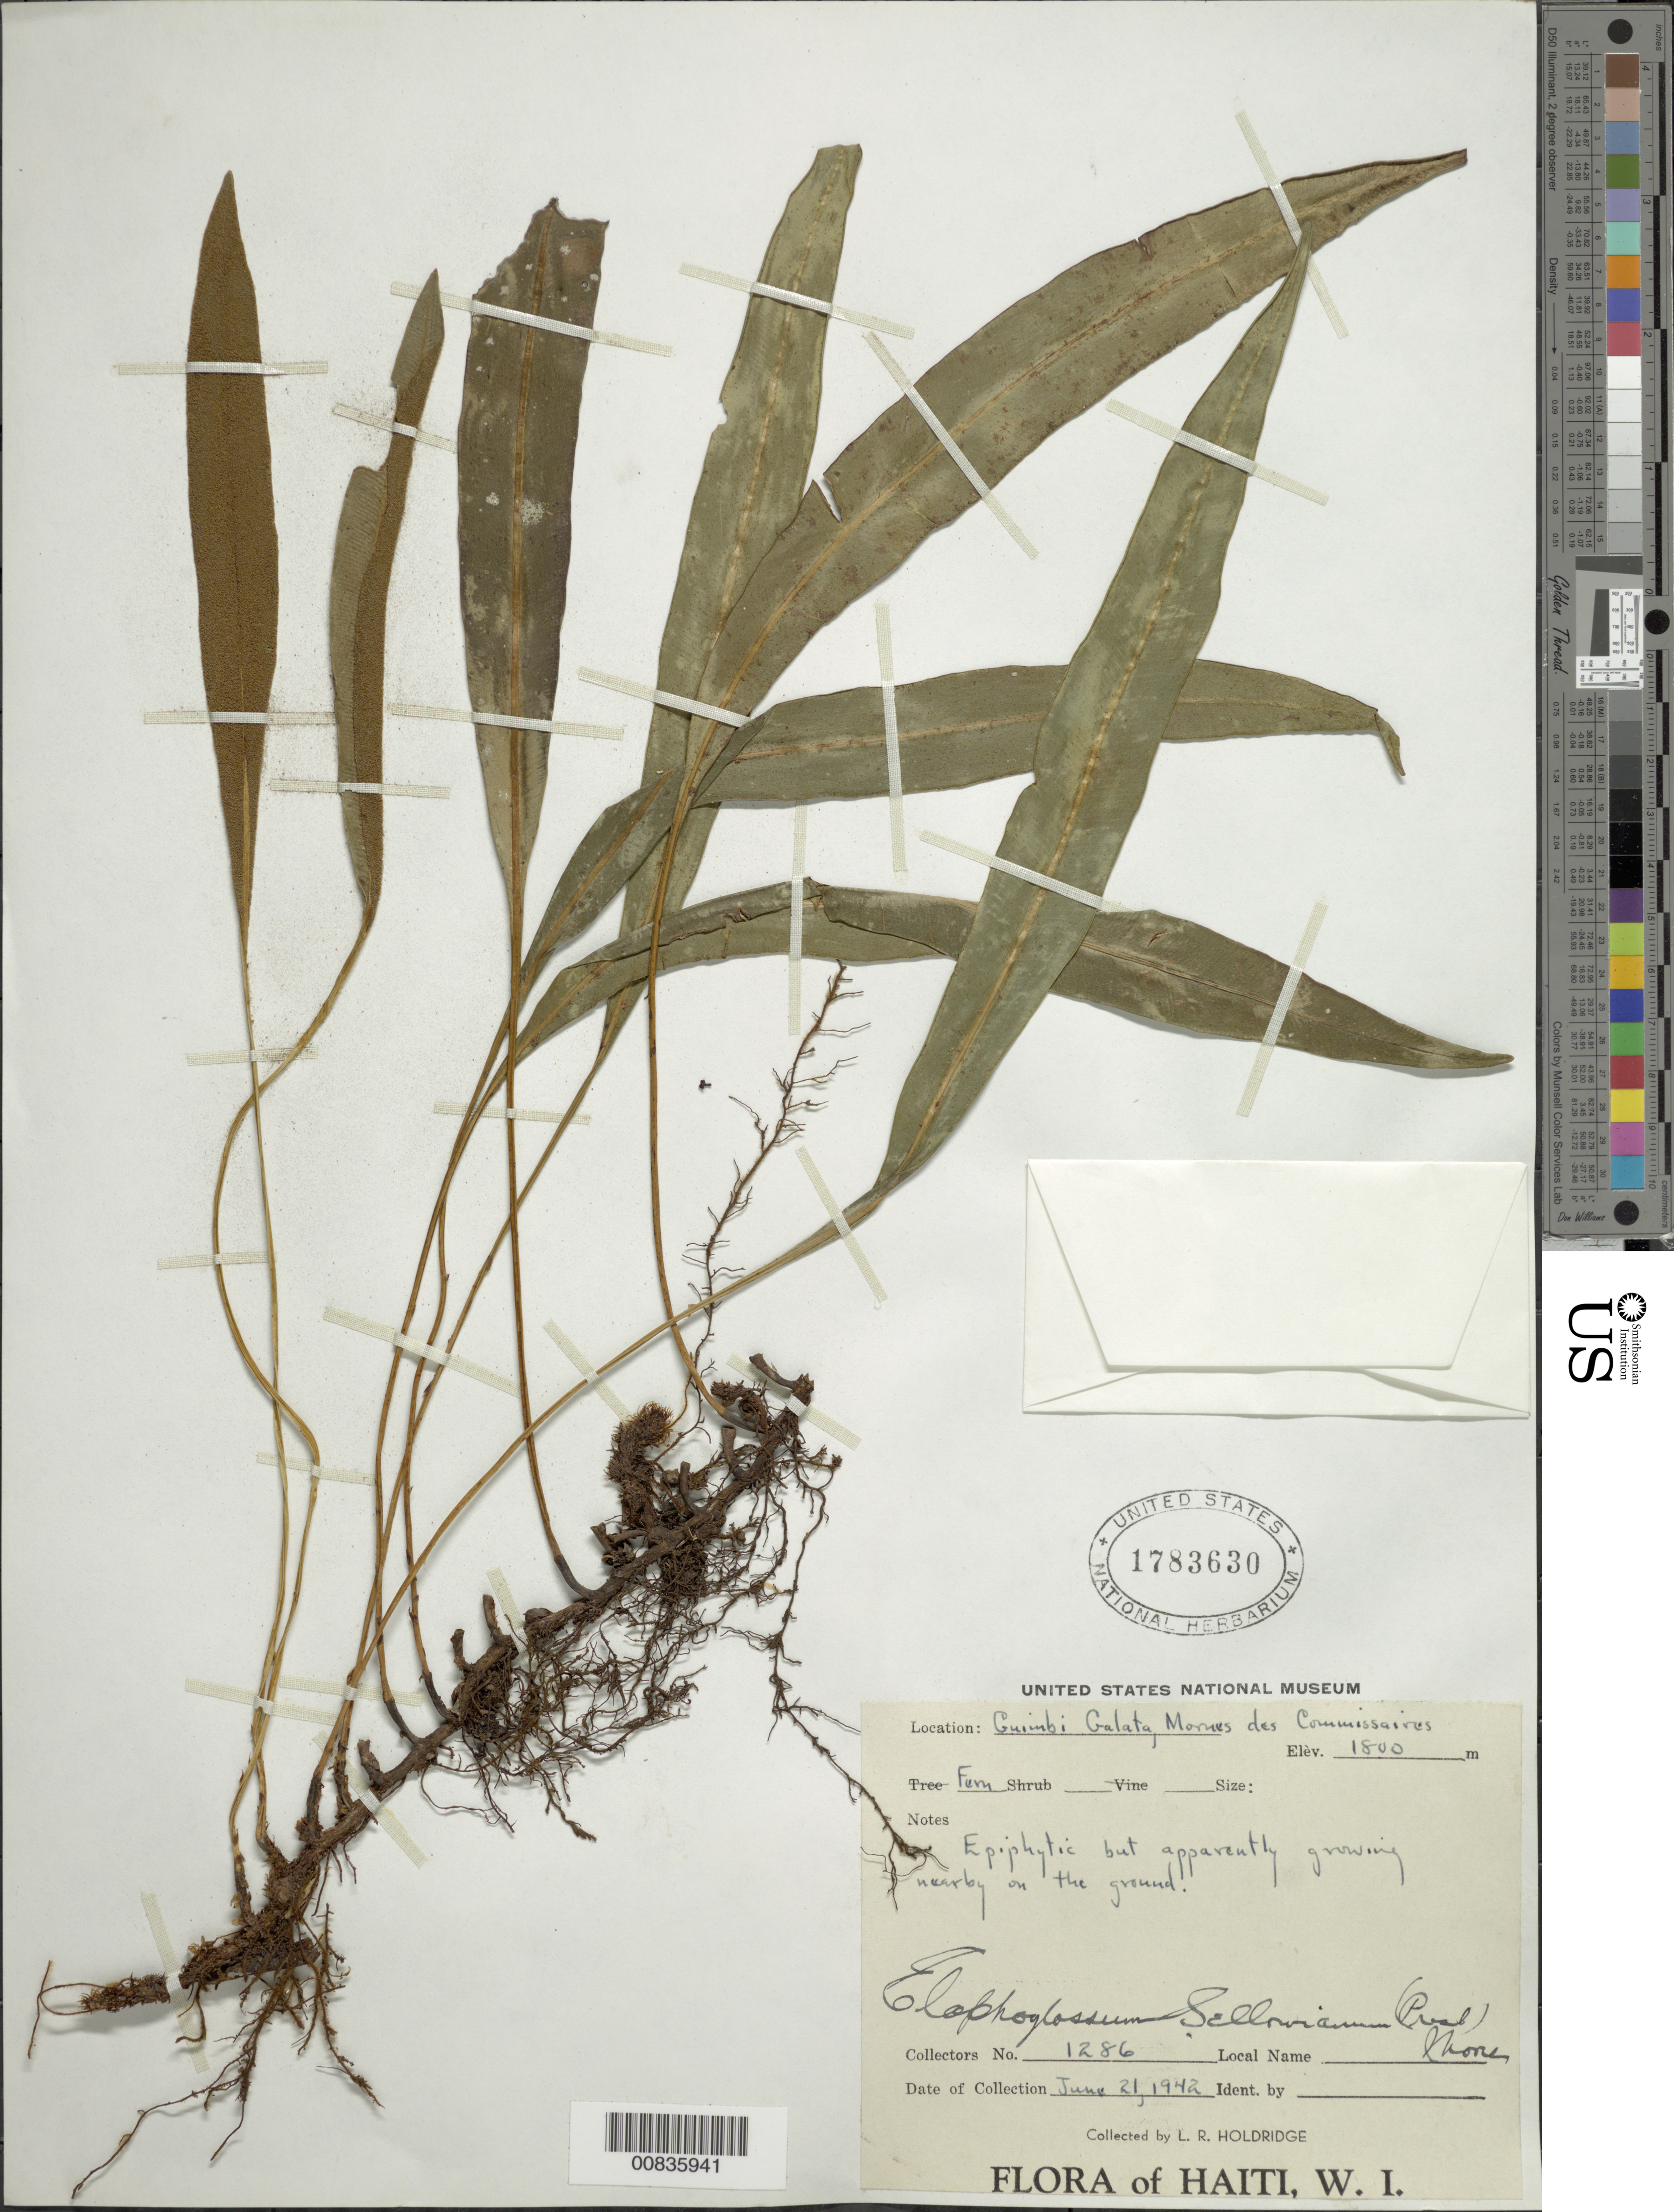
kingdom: Plantae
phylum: Tracheophyta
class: Polypodiopsida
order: Polypodiales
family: Dryopteridaceae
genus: Elaphoglossum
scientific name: Elaphoglossum inaequalifolium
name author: (Jenman) C. Chr.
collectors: L. Holdridge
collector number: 1286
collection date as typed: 21 Jun 1942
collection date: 1942-06-21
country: Haiti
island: Hispaniola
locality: Guimbi Galata, Mornes des Commissaires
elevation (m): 1800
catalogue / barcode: US 1783630